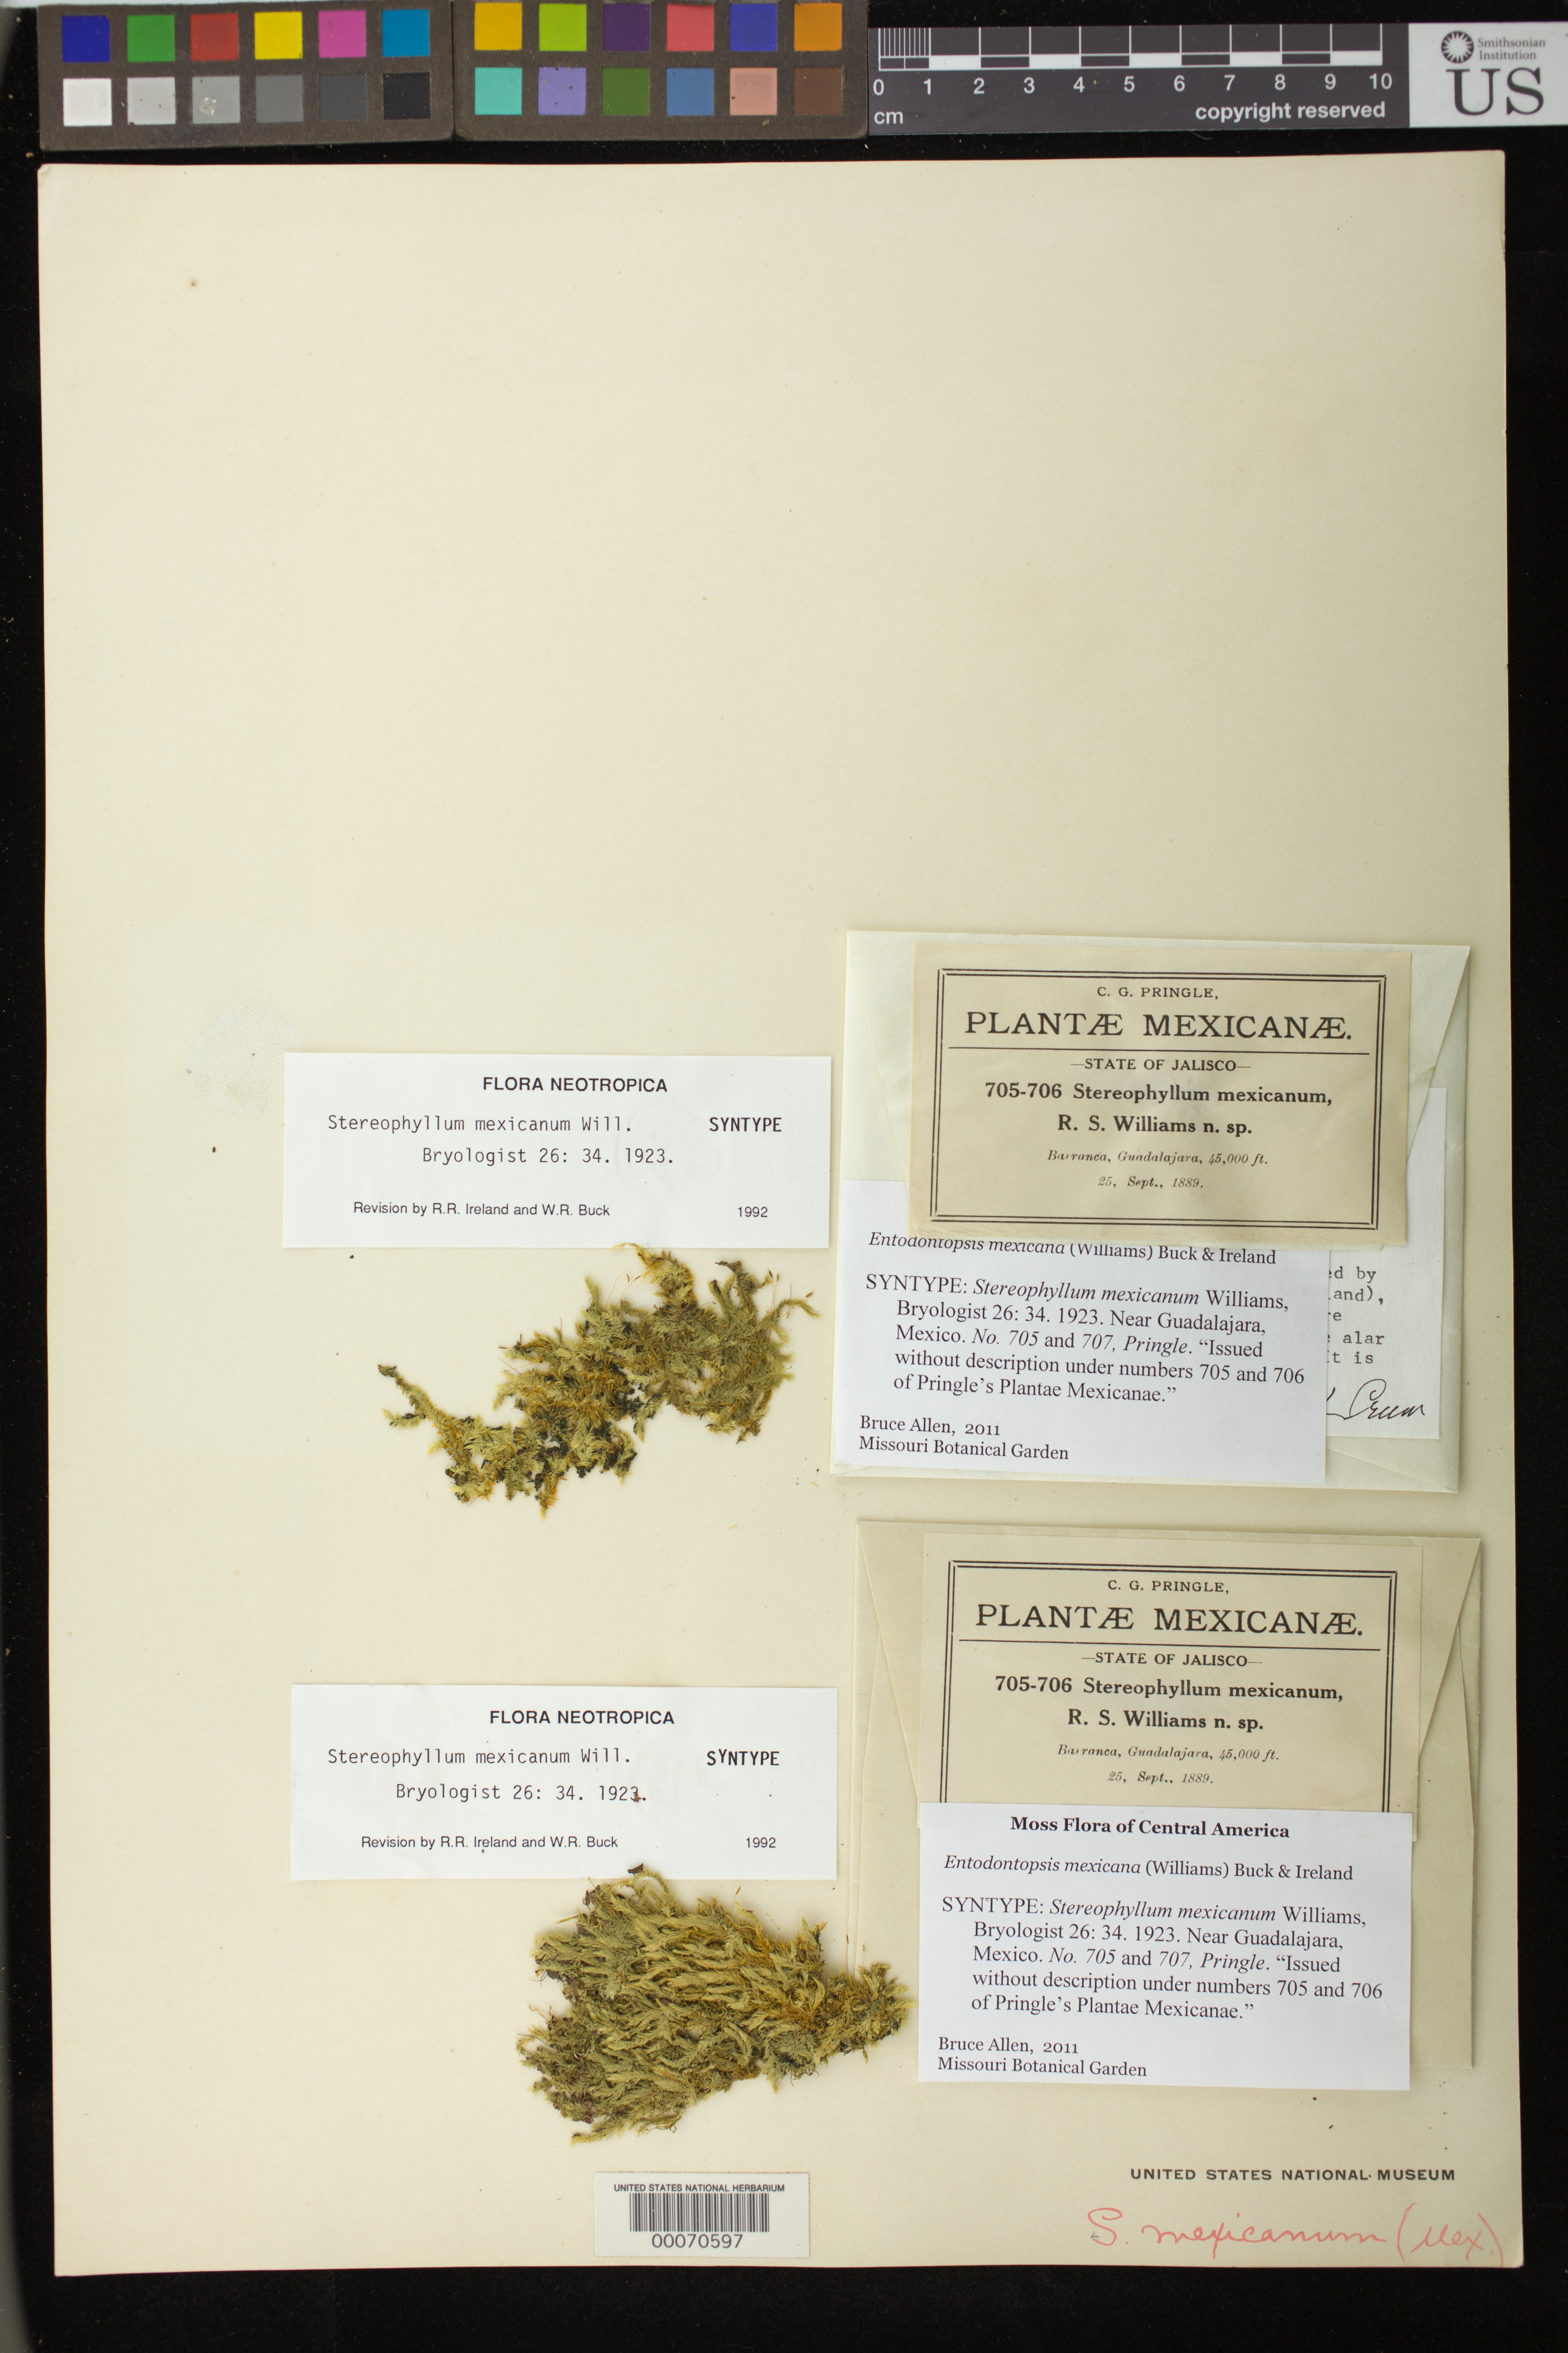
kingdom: Plantae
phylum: Bryophyta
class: Bryopsida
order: Hypnales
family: Stereophyllaceae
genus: Stereophyllum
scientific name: Stereophyllum mexicanum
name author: R.S. Williams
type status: Syntype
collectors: C. G. Pringle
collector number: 705-706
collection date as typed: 25 Sep 1889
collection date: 1889-09-25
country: Mexico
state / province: Jalisco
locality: Barranca, Guadalajara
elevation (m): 1372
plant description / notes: Protologue, "Near Guadalajara, Mexico. No. 705 and 707, Pringle.... It was issued without description under numbers 705 and 706 of Pringle's Plantae Mexicanae." Sheet mounted with 2 packets (both with same label data, "705-706")